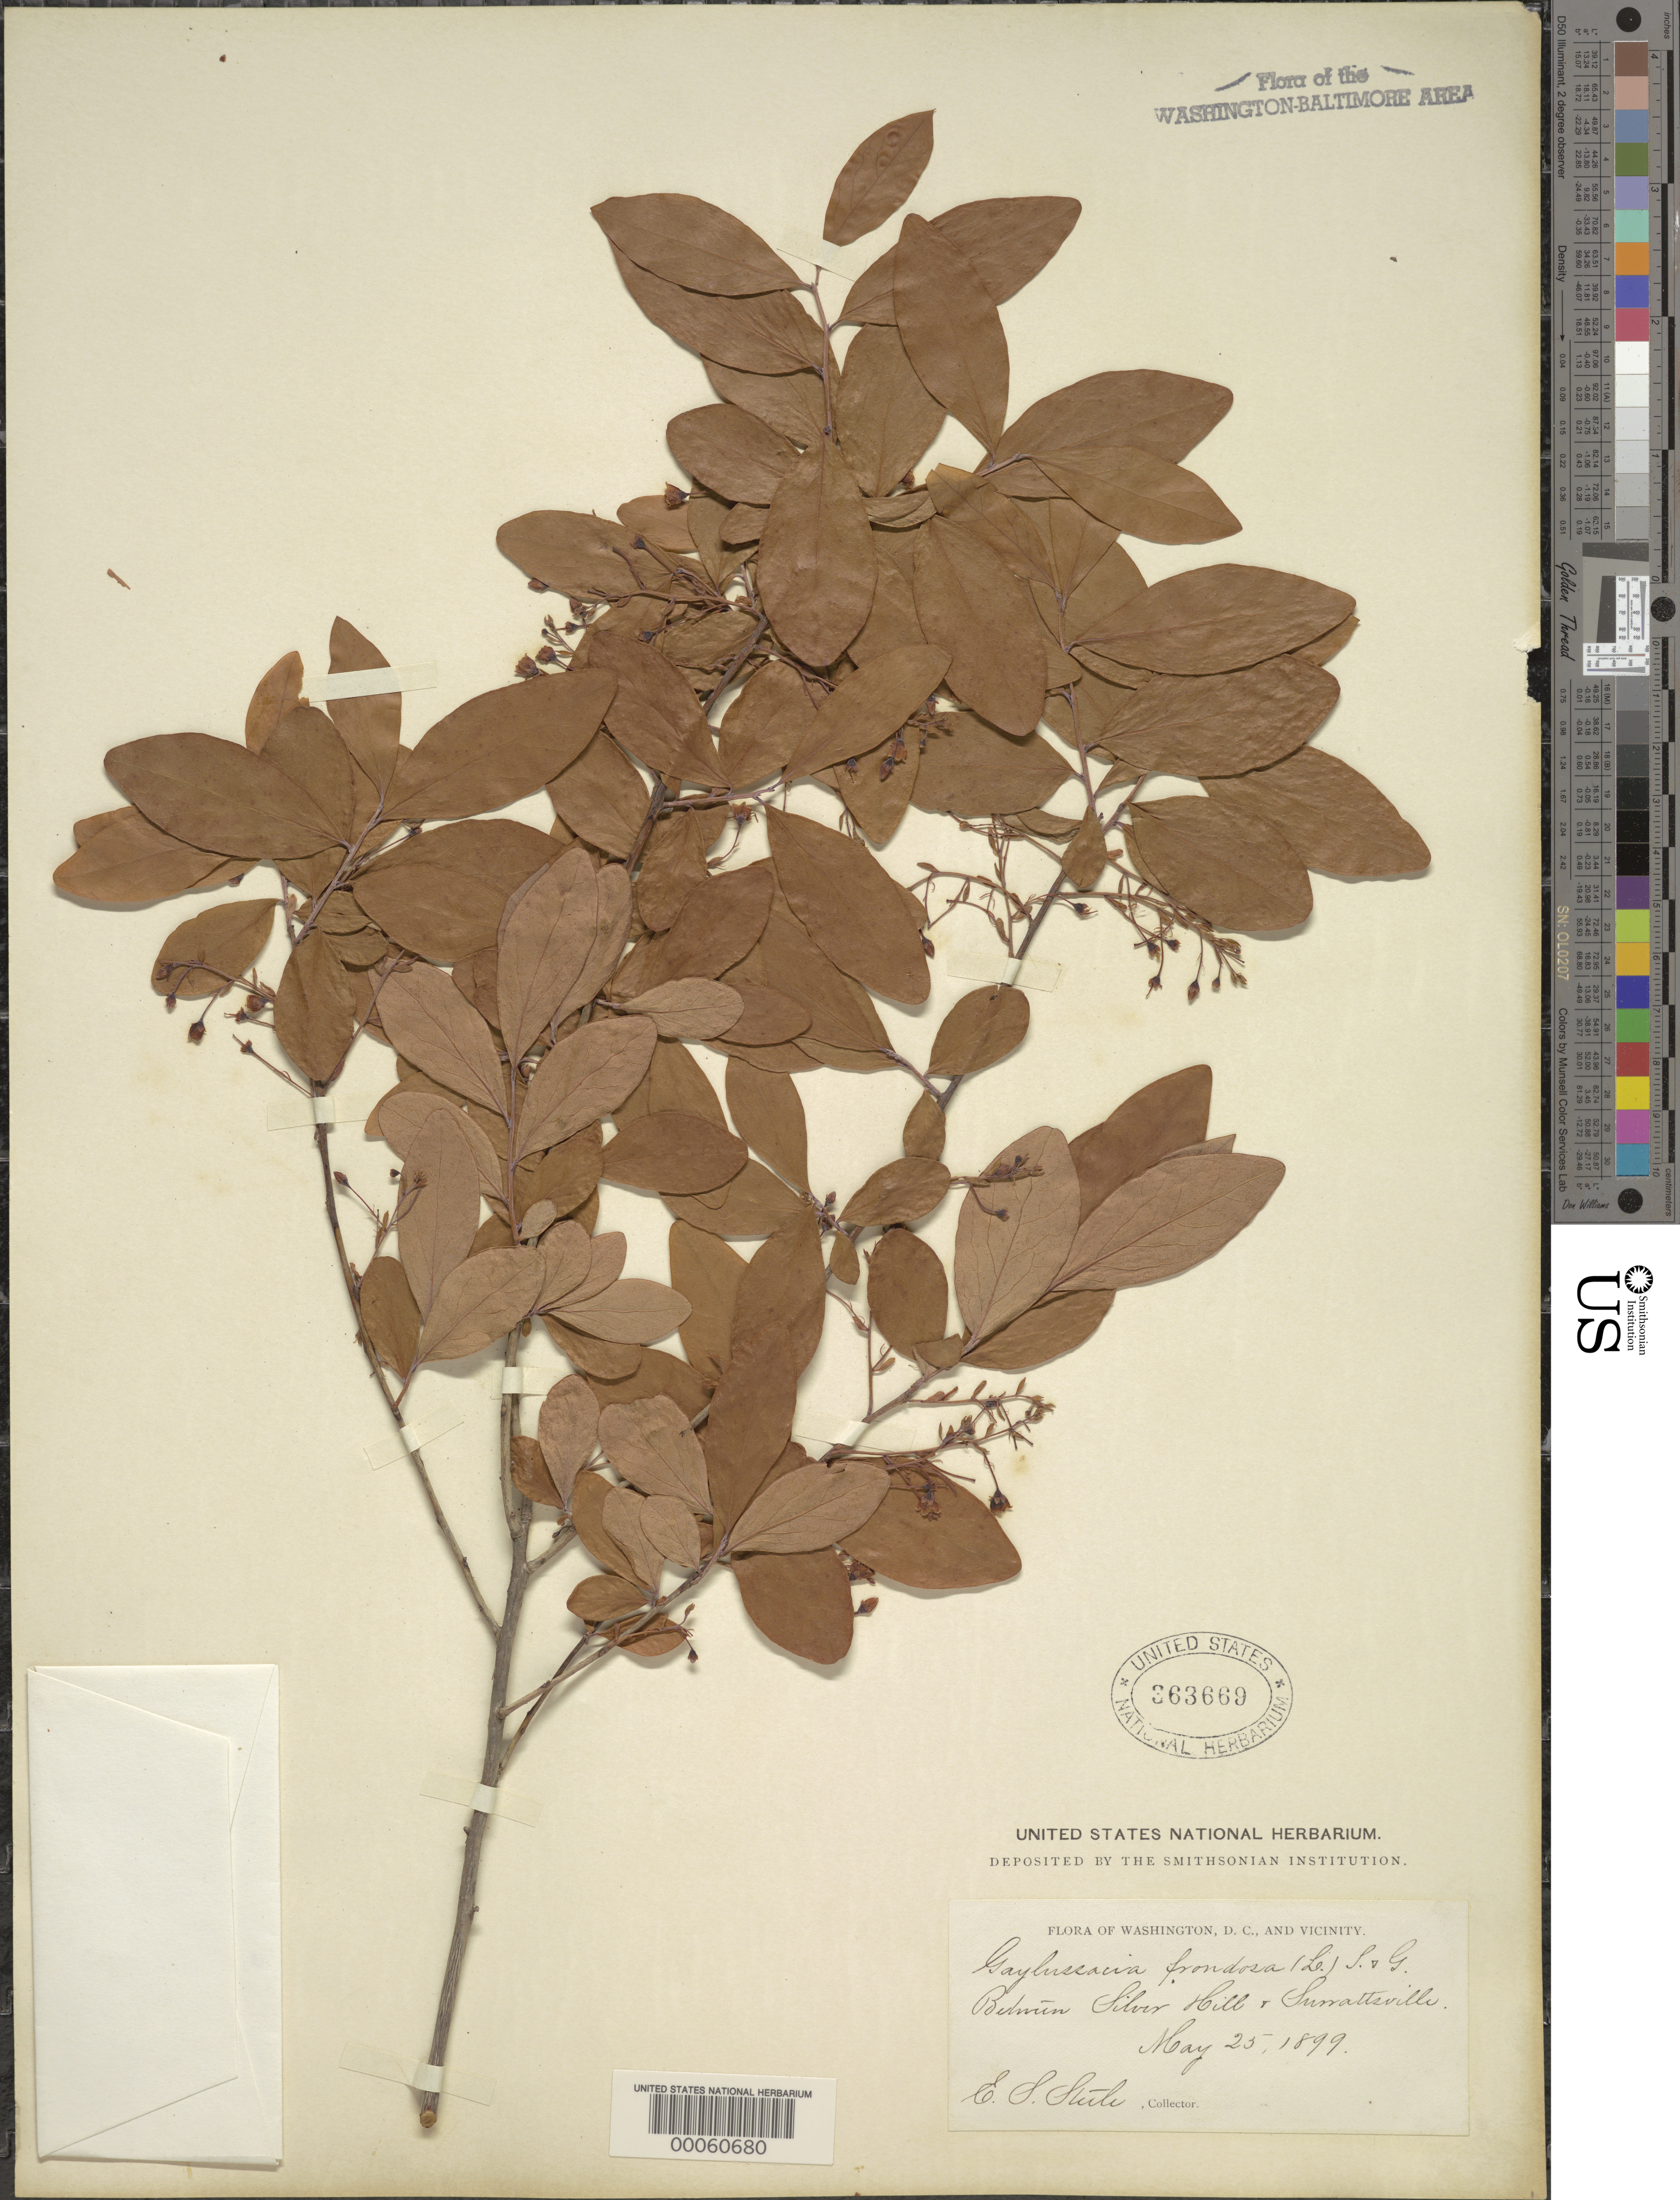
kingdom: Plantae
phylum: Tracheophyta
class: Magnoliopsida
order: Ericales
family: Ericaceae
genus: Gaylussacia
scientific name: Gaylussacia frondosa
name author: (L.) Torr. & A. Gray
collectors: E. Steele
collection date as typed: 25 May 1899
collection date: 1899-05-25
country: United States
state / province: Maryland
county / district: Prince George's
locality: between Silver Hill and Sumattsville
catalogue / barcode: US 363669